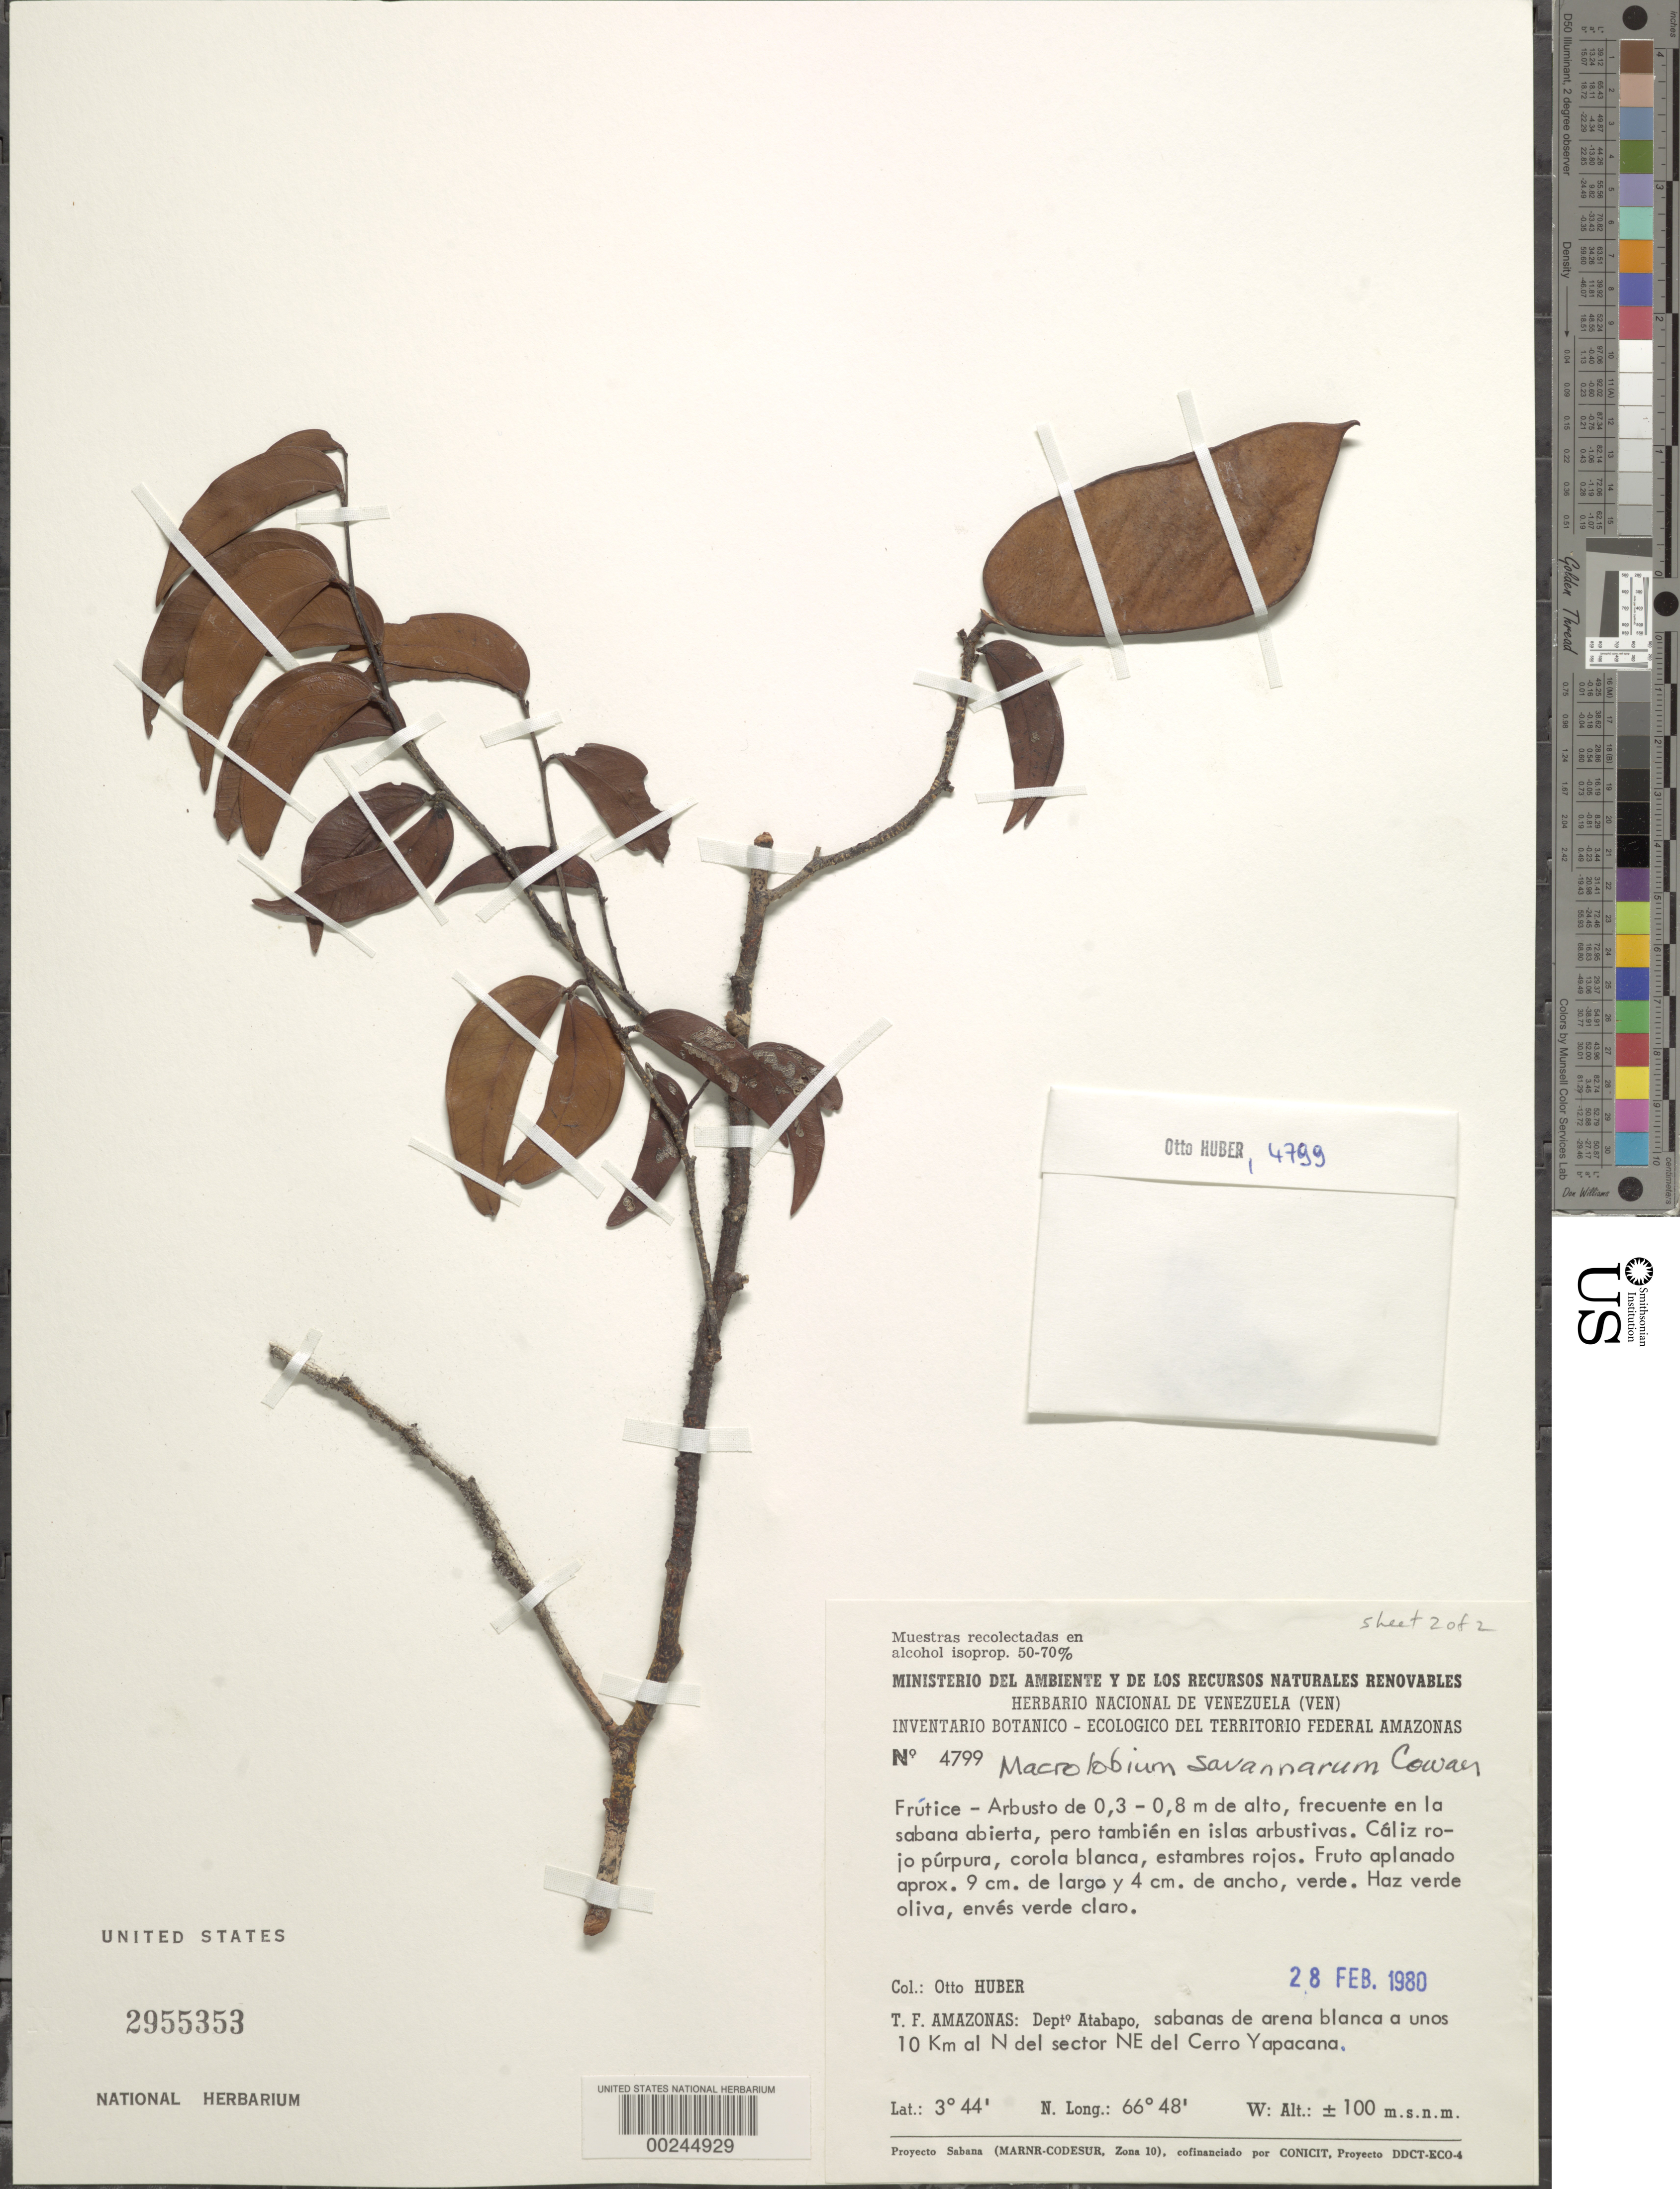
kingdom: Plantae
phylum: Tracheophyta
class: Magnoliopsida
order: Fabales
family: Fabaceae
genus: Macrolobium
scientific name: Macrolobium savannarum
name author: R.S. Cowan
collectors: O. Huber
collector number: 4799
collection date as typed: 28 Feb 1980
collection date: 1980-02-28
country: Venezuela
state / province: Amazonas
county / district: Atabapo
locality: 10 km n of sector ne of the Cerro Yapacana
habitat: Savanna on white sand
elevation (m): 100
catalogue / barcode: US 2955353